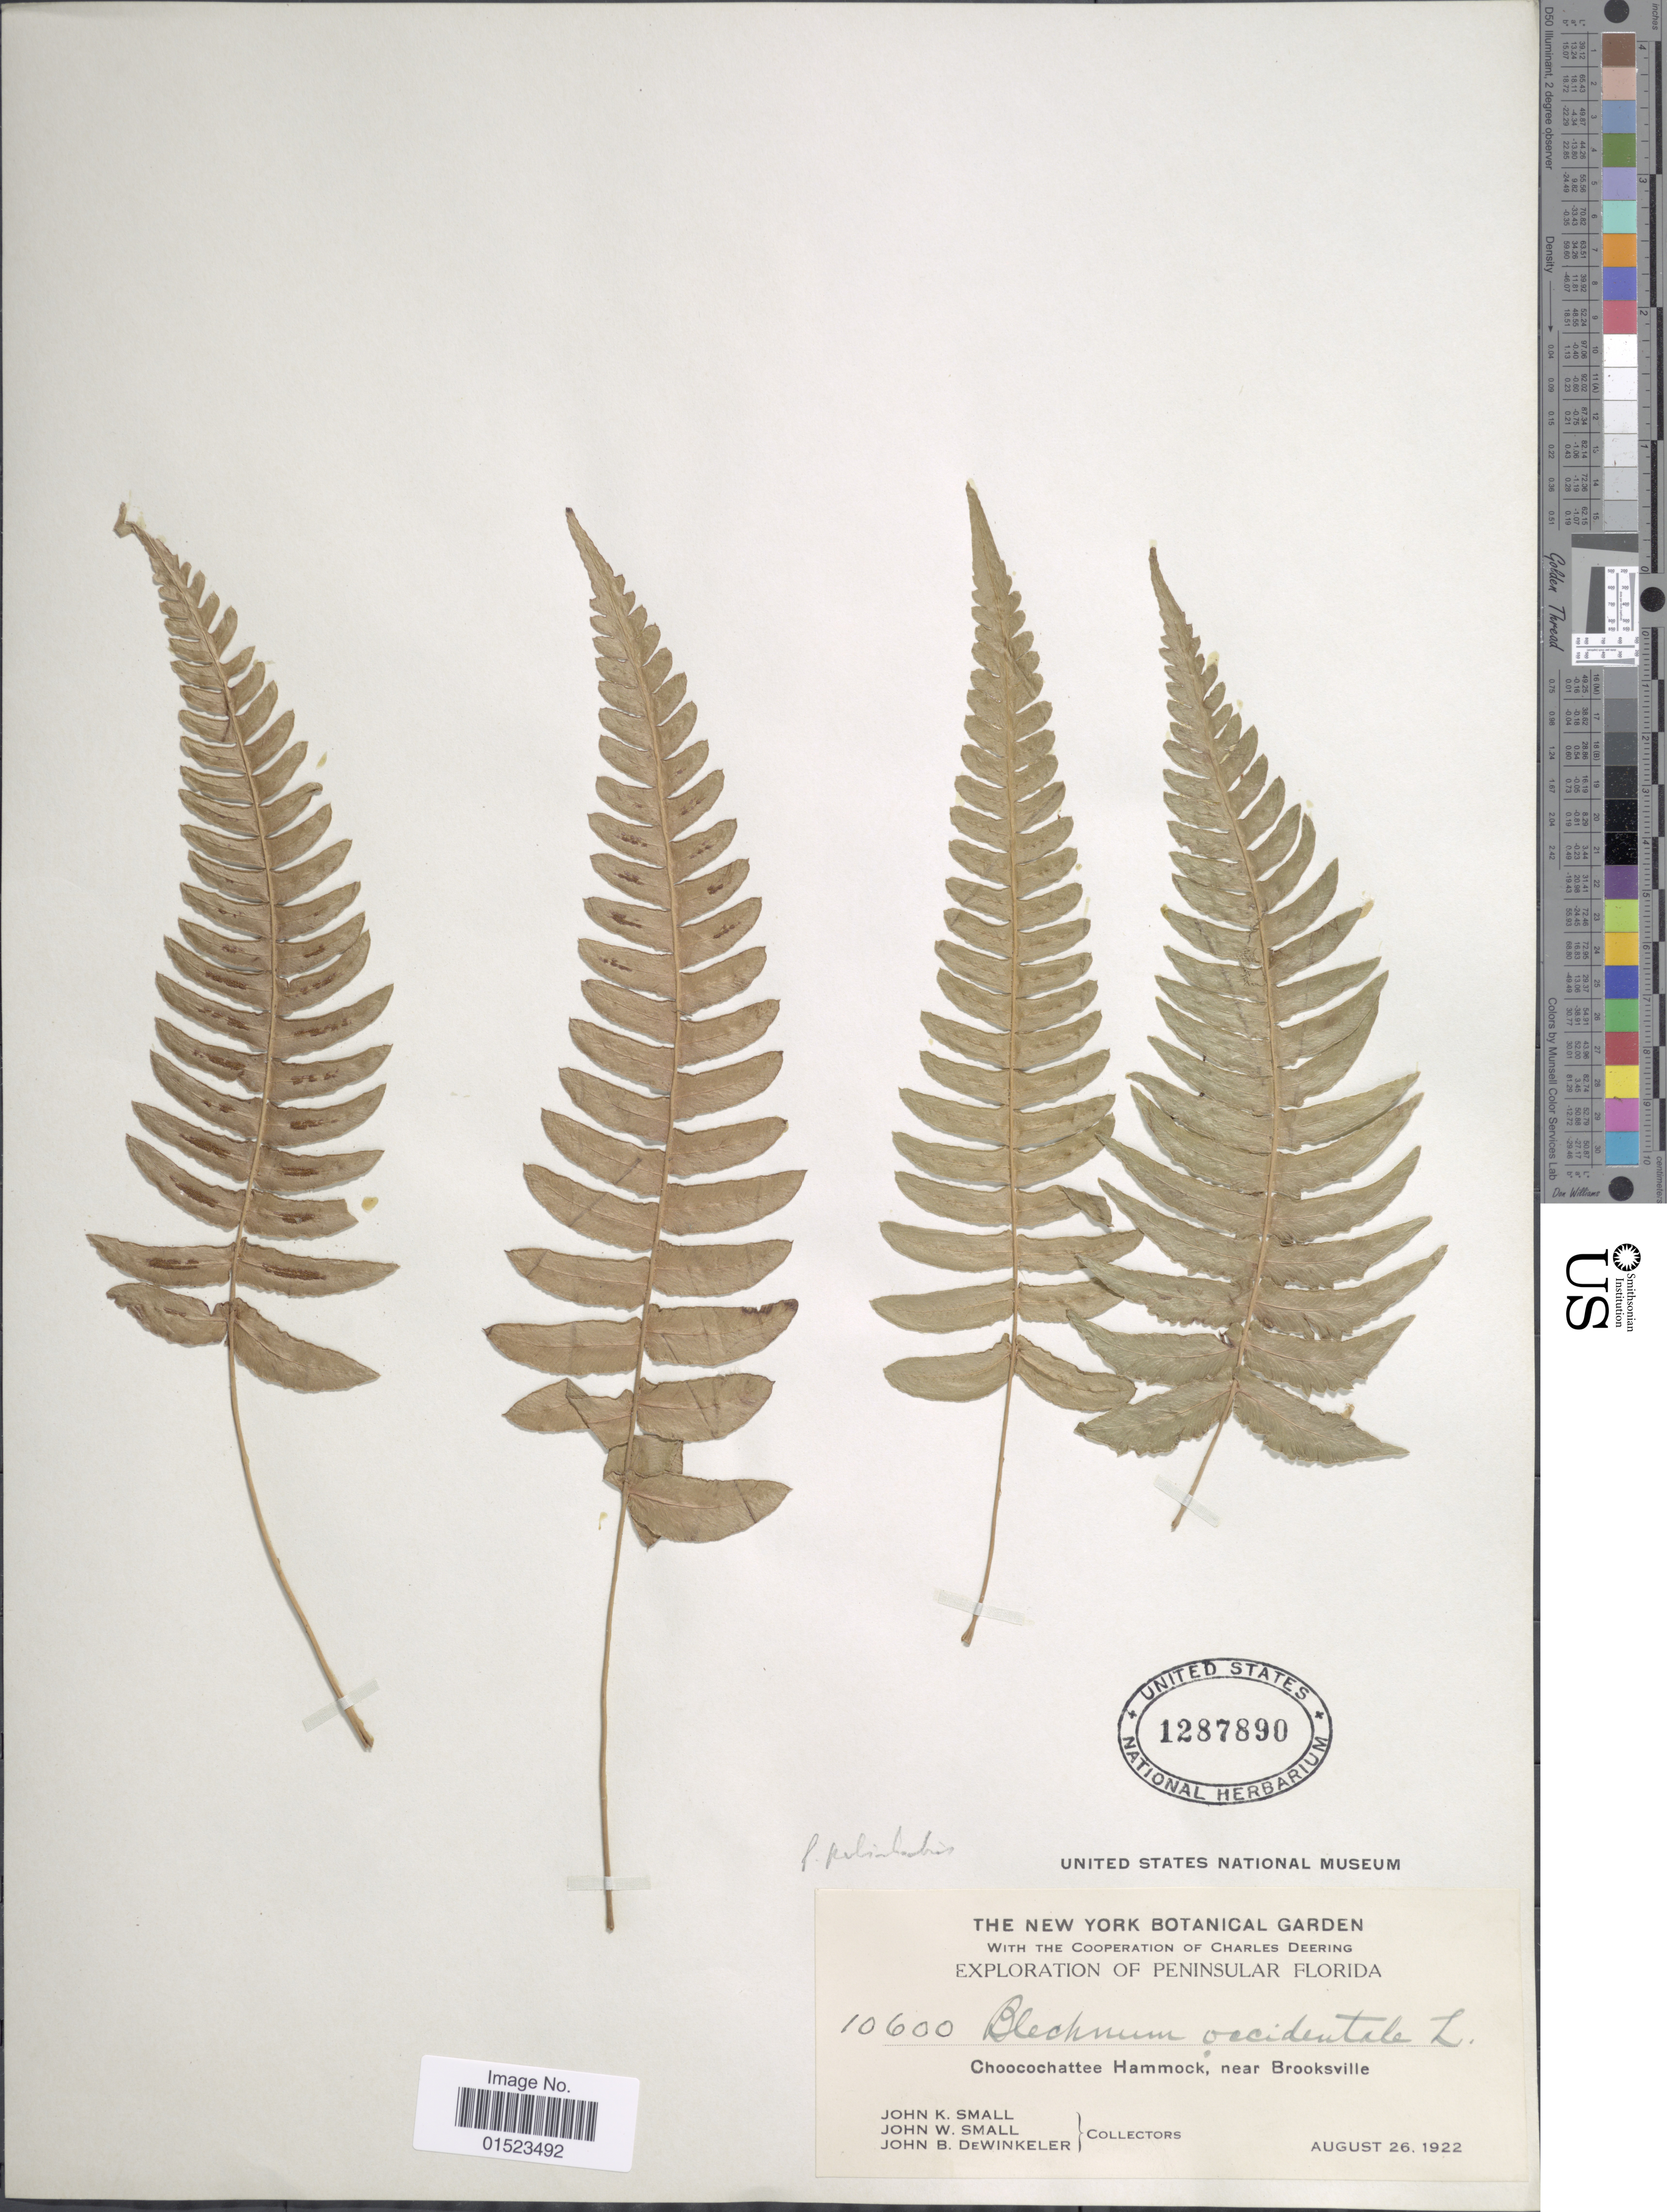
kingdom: Plantae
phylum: Tracheophyta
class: Polypodiopsida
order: Polypodiales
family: Blechnaceae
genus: Blechnum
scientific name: Blechnum glandulosum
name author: Link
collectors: J. K. Small, J. Small & J. B. Dewinkeler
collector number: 10600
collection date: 1922-08-26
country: United States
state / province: Florida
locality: Exploration of Peninsular Florida, Choocochatte hammock near Brooksville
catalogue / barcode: US 1287890